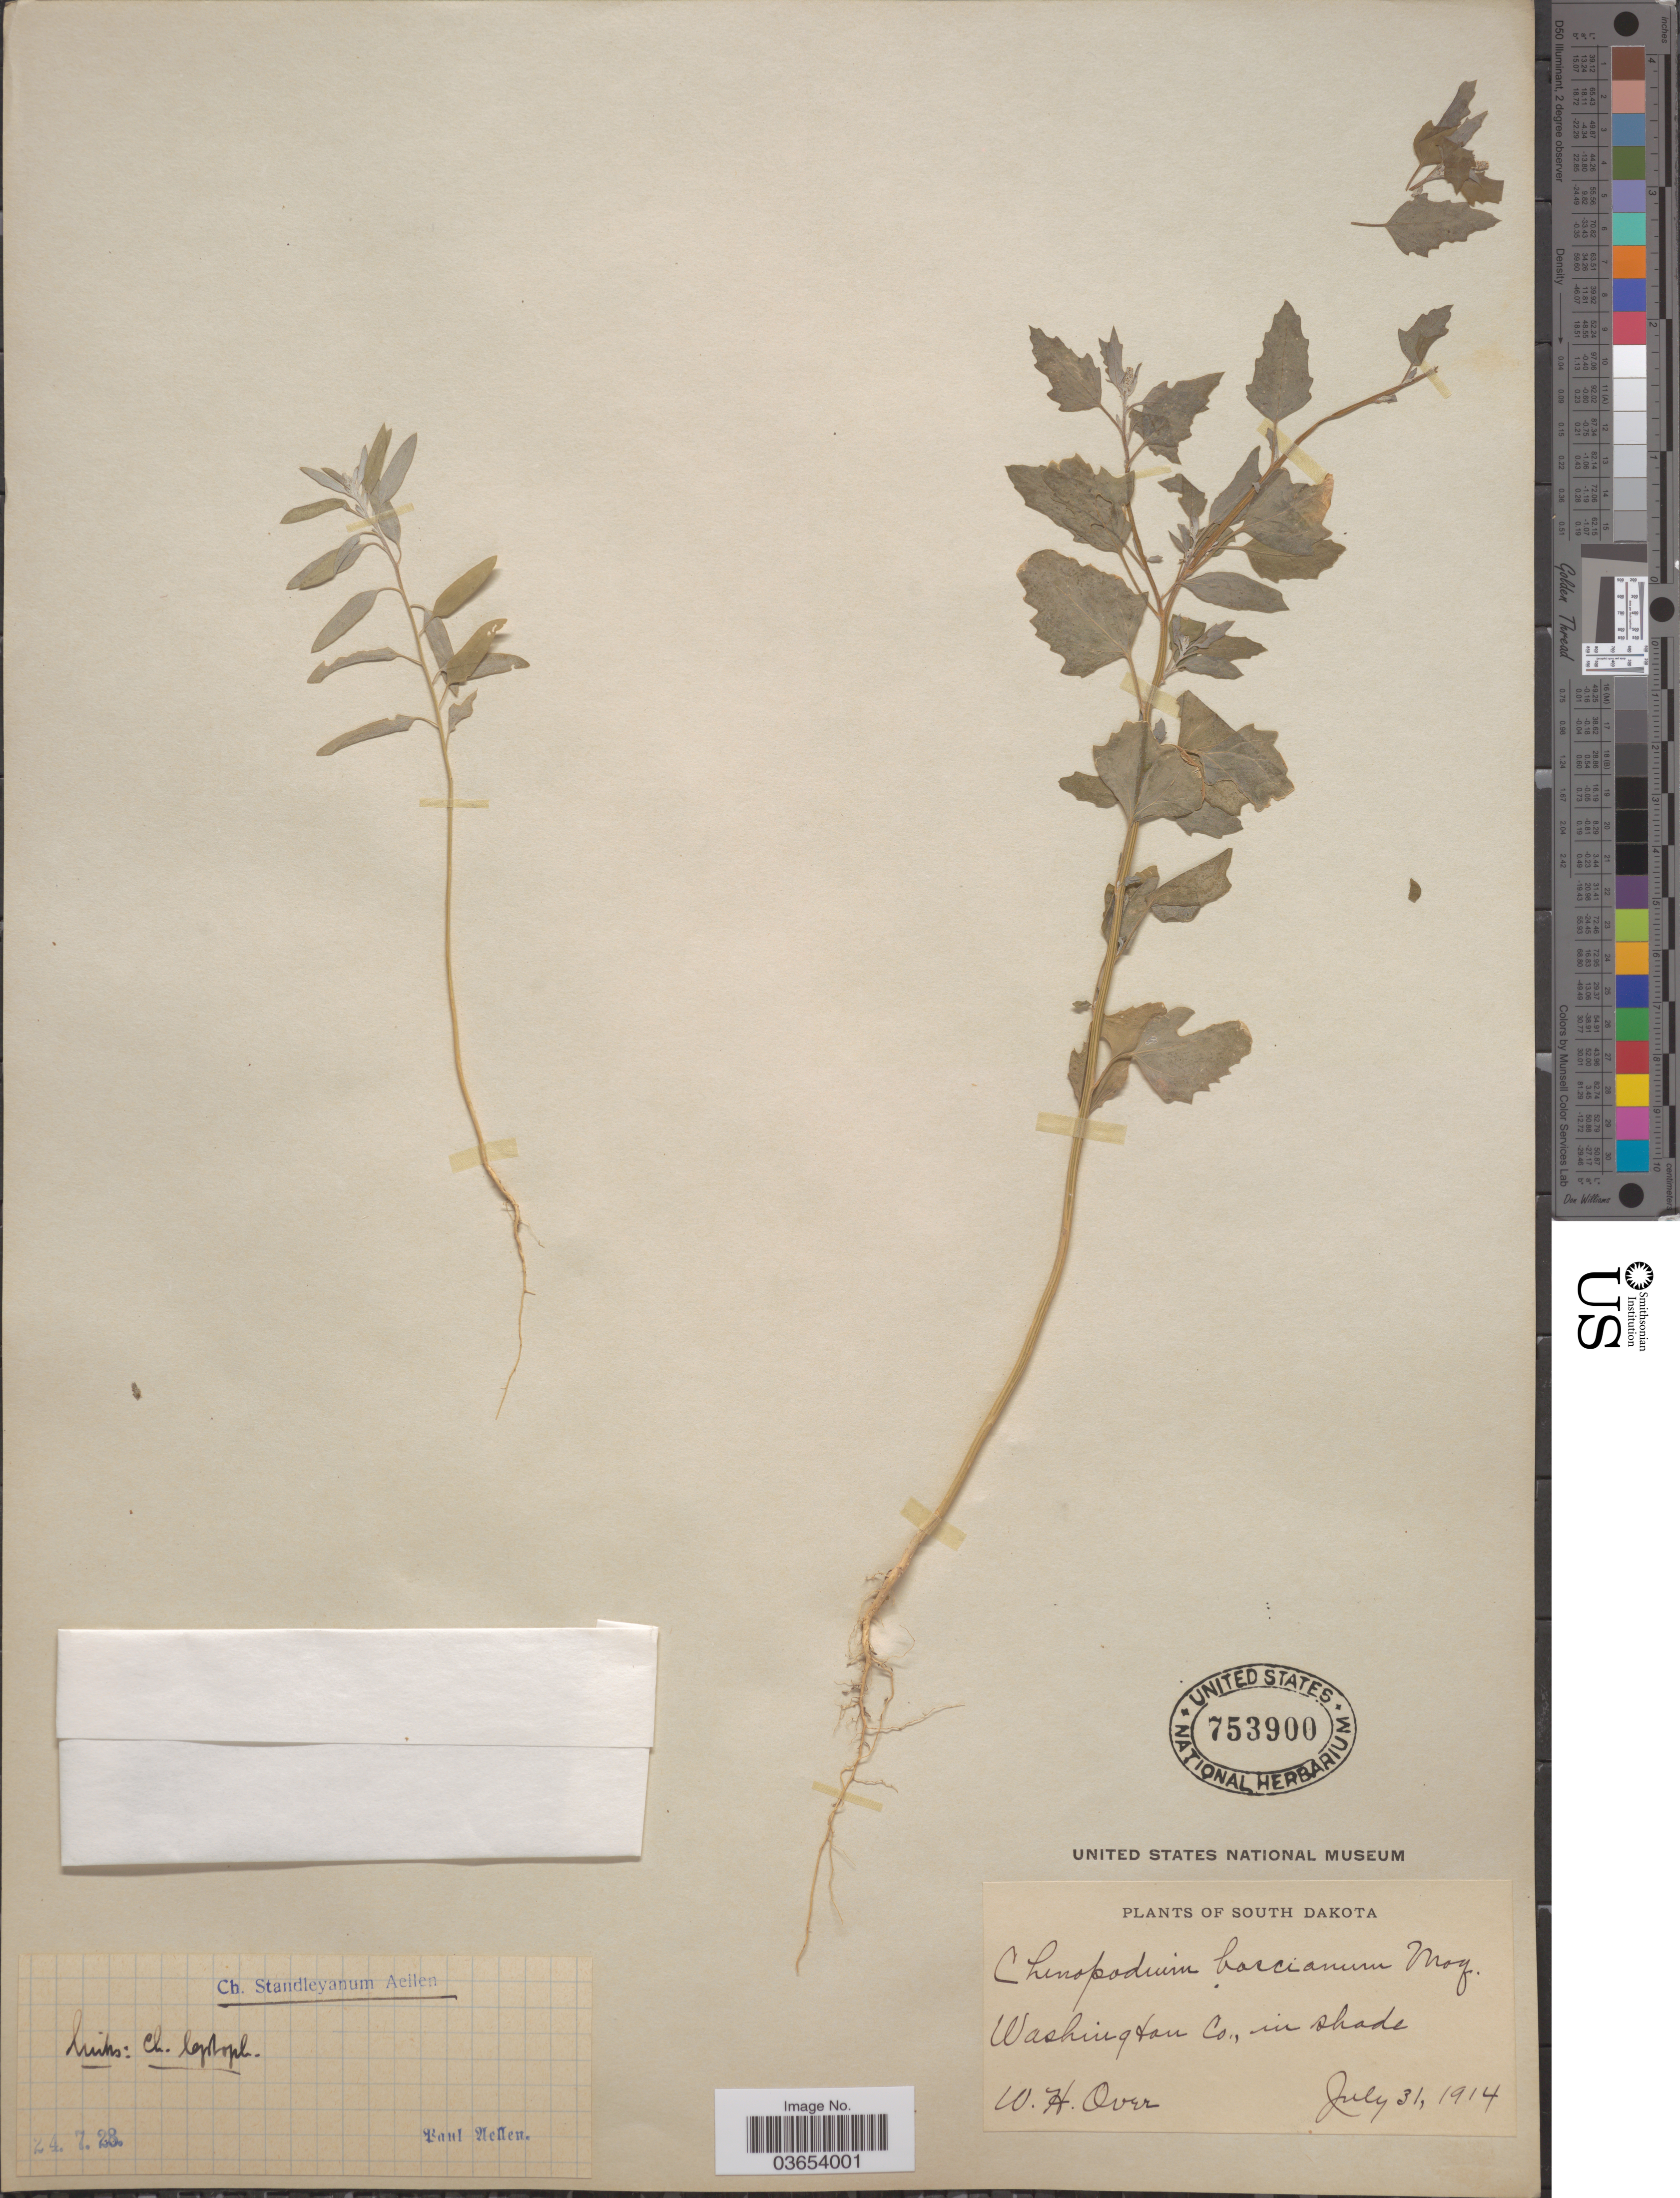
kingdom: Plantae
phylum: Tracheophyta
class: Magnoliopsida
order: Caryophyllales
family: Amaranthaceae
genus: Chenopodium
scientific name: Chenopodium standleyanum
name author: Aellen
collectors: W. Over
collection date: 1914-07-31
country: United States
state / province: South Dakota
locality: Washington Co., in shade.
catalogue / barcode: US 753900